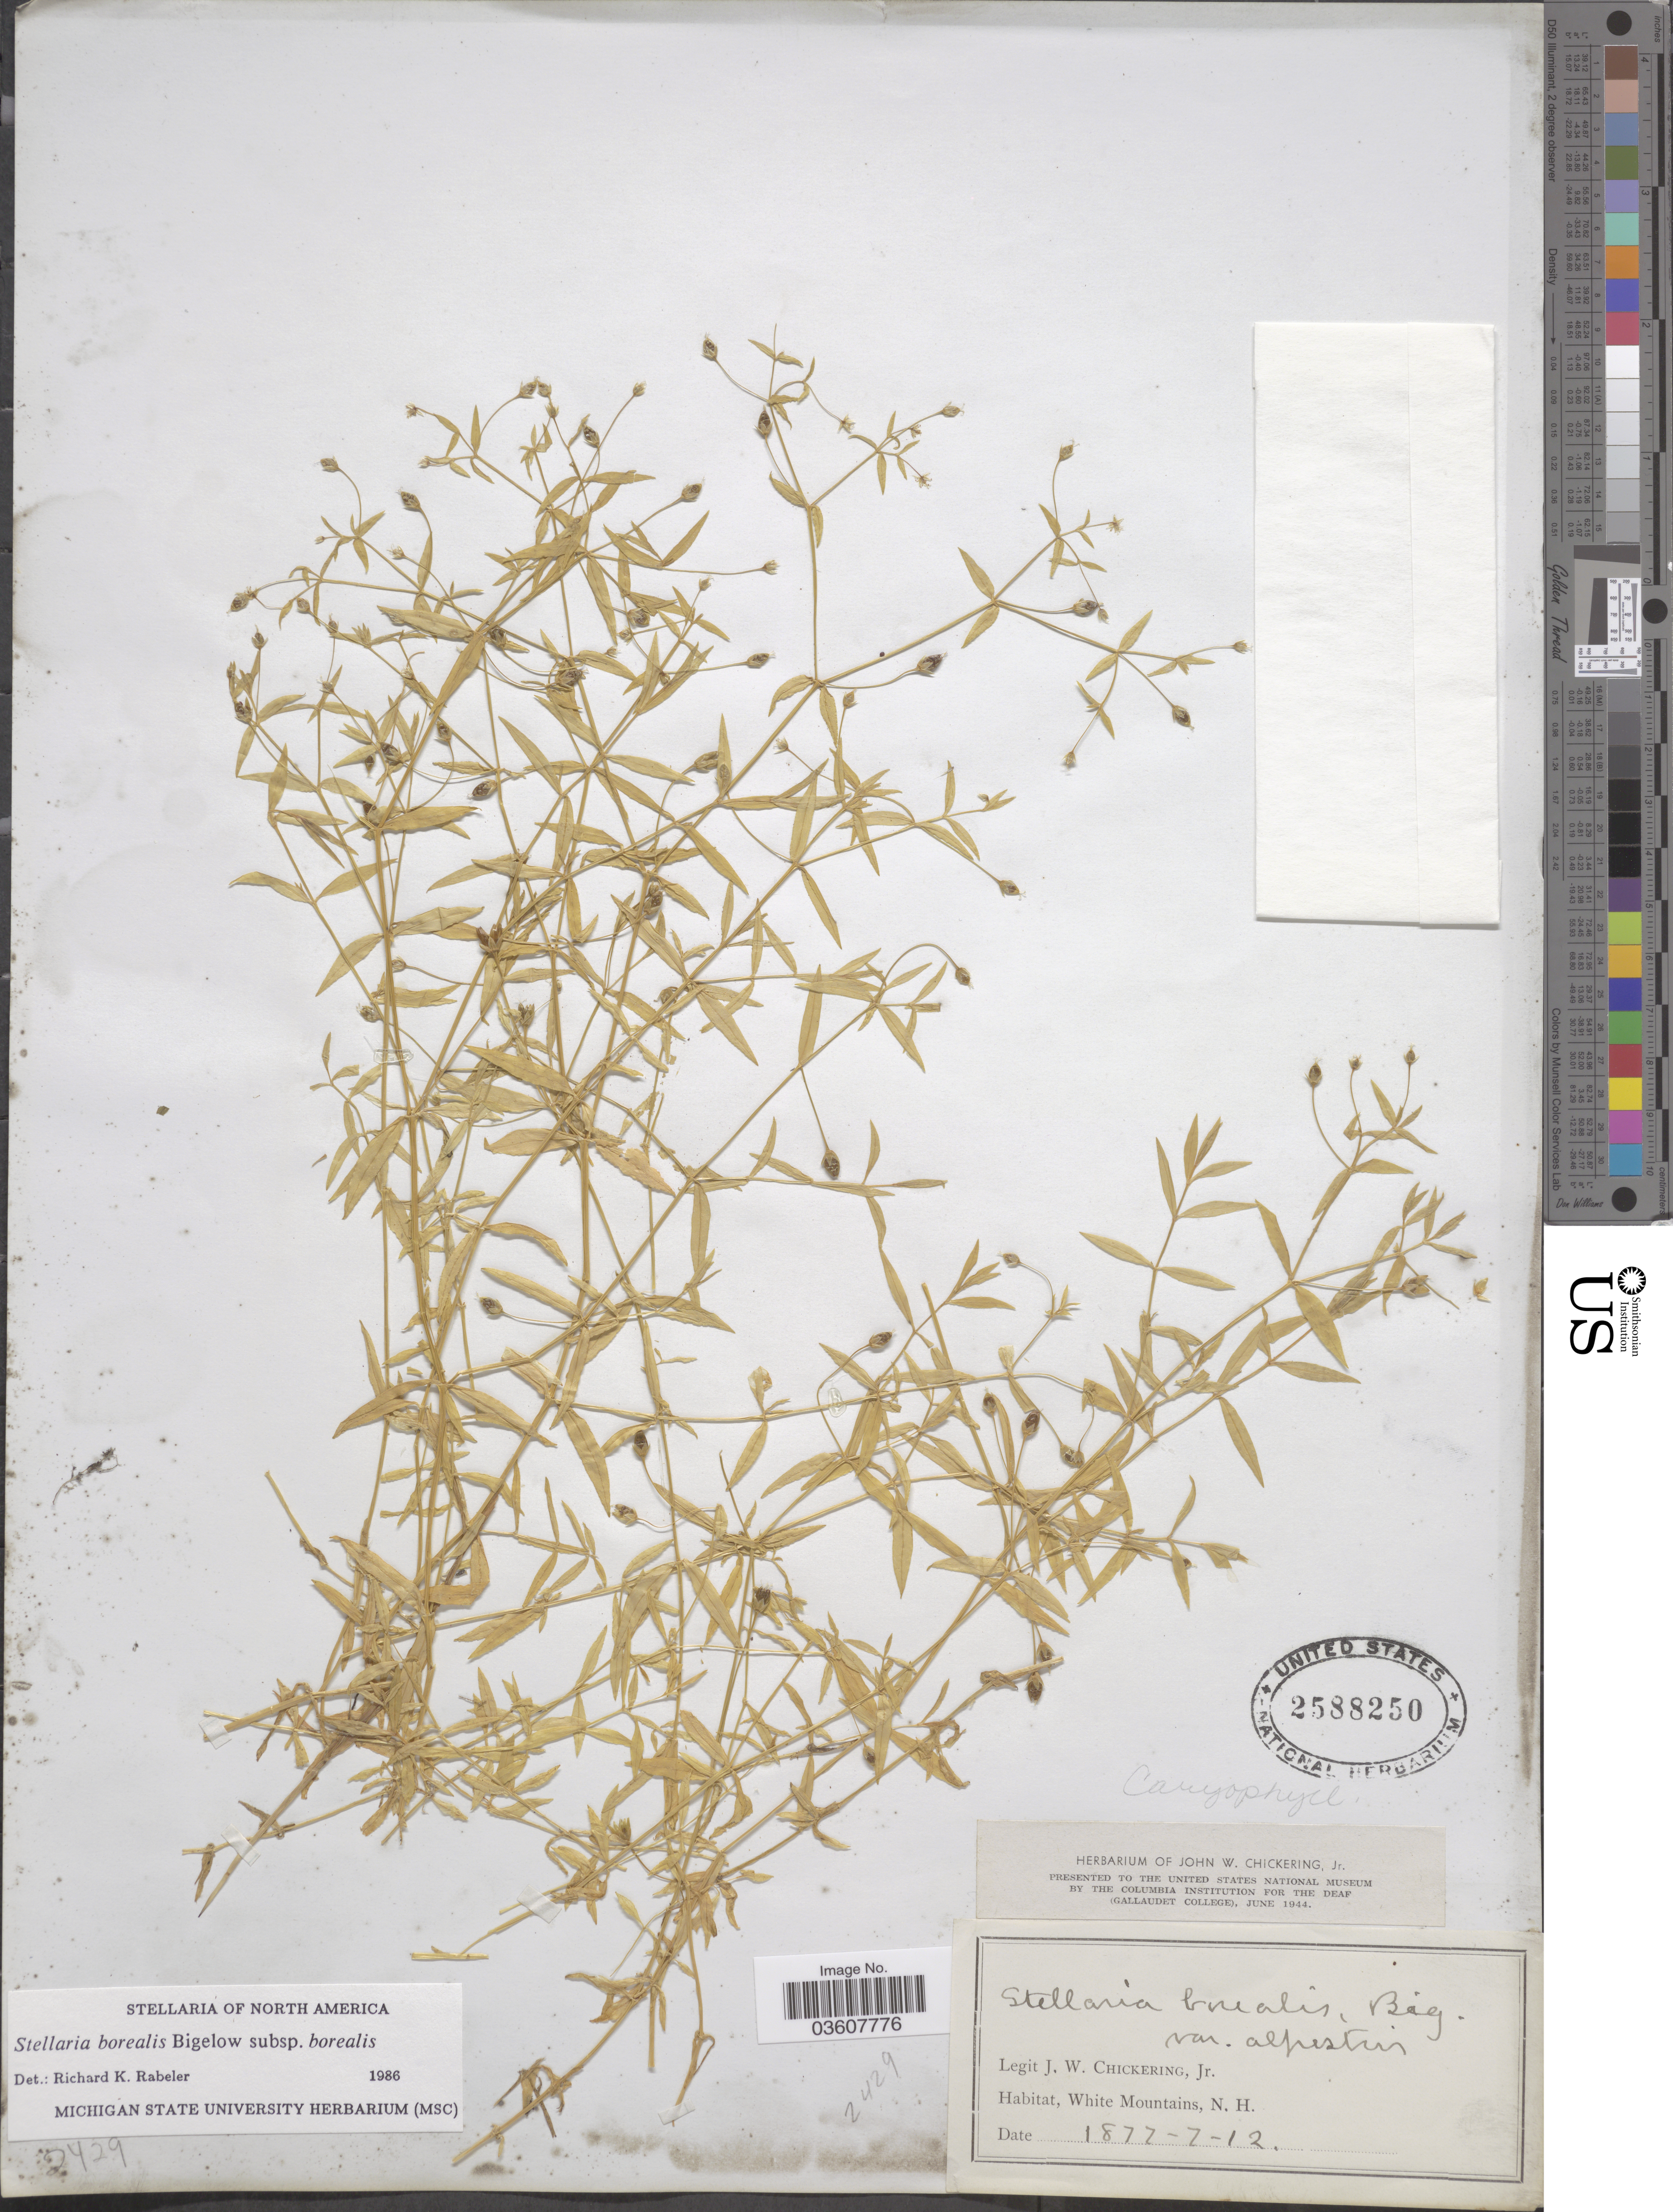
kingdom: Plantae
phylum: Tracheophyta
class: Magnoliopsida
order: Caryophyllales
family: Caryophyllaceae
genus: Stellaria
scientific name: Stellaria borealis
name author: Bigelow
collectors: J. Chickering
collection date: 1877-07-12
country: United States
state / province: New Hampshire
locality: White Mountains.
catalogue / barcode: US 2588250